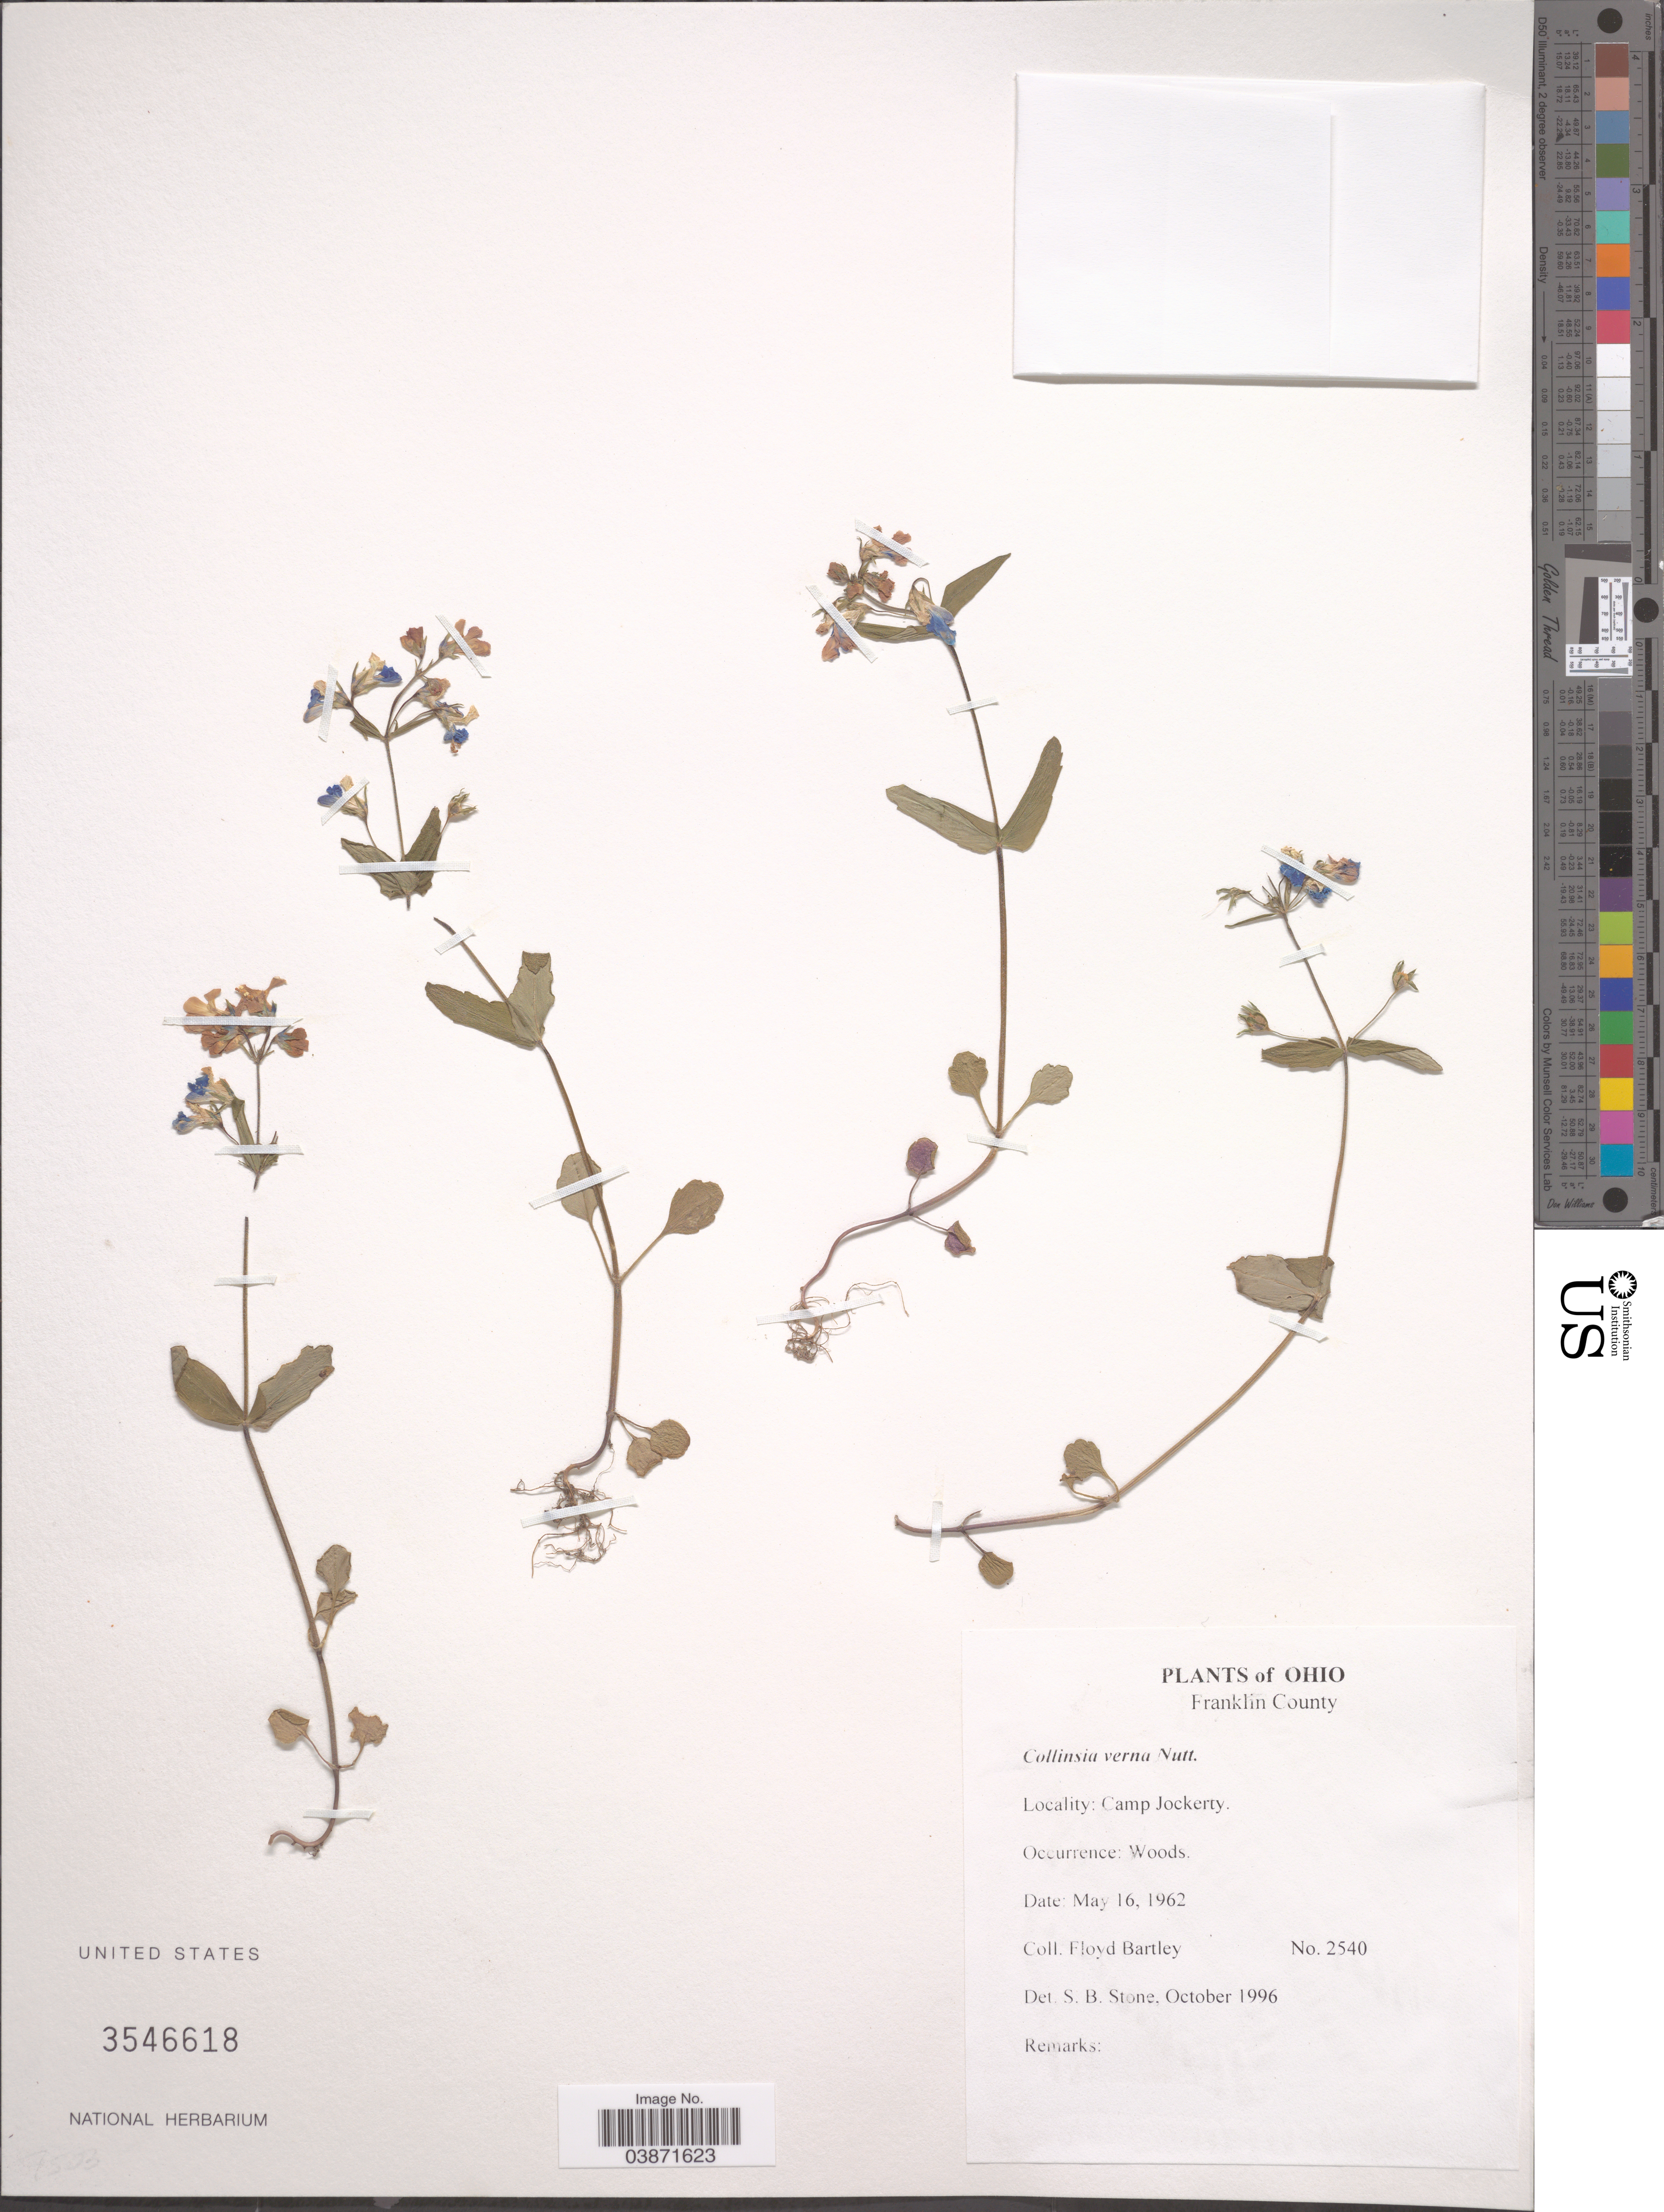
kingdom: Plantae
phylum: Tracheophyta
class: Magnoliopsida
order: Lamiales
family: Plantaginaceae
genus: Collinsia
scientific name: Collinsia verna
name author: Nutt.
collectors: F. Bartley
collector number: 2540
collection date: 1962-05-16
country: United States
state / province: Ohio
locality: Franklin County. Camp JOckerty.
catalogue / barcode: US 3546618